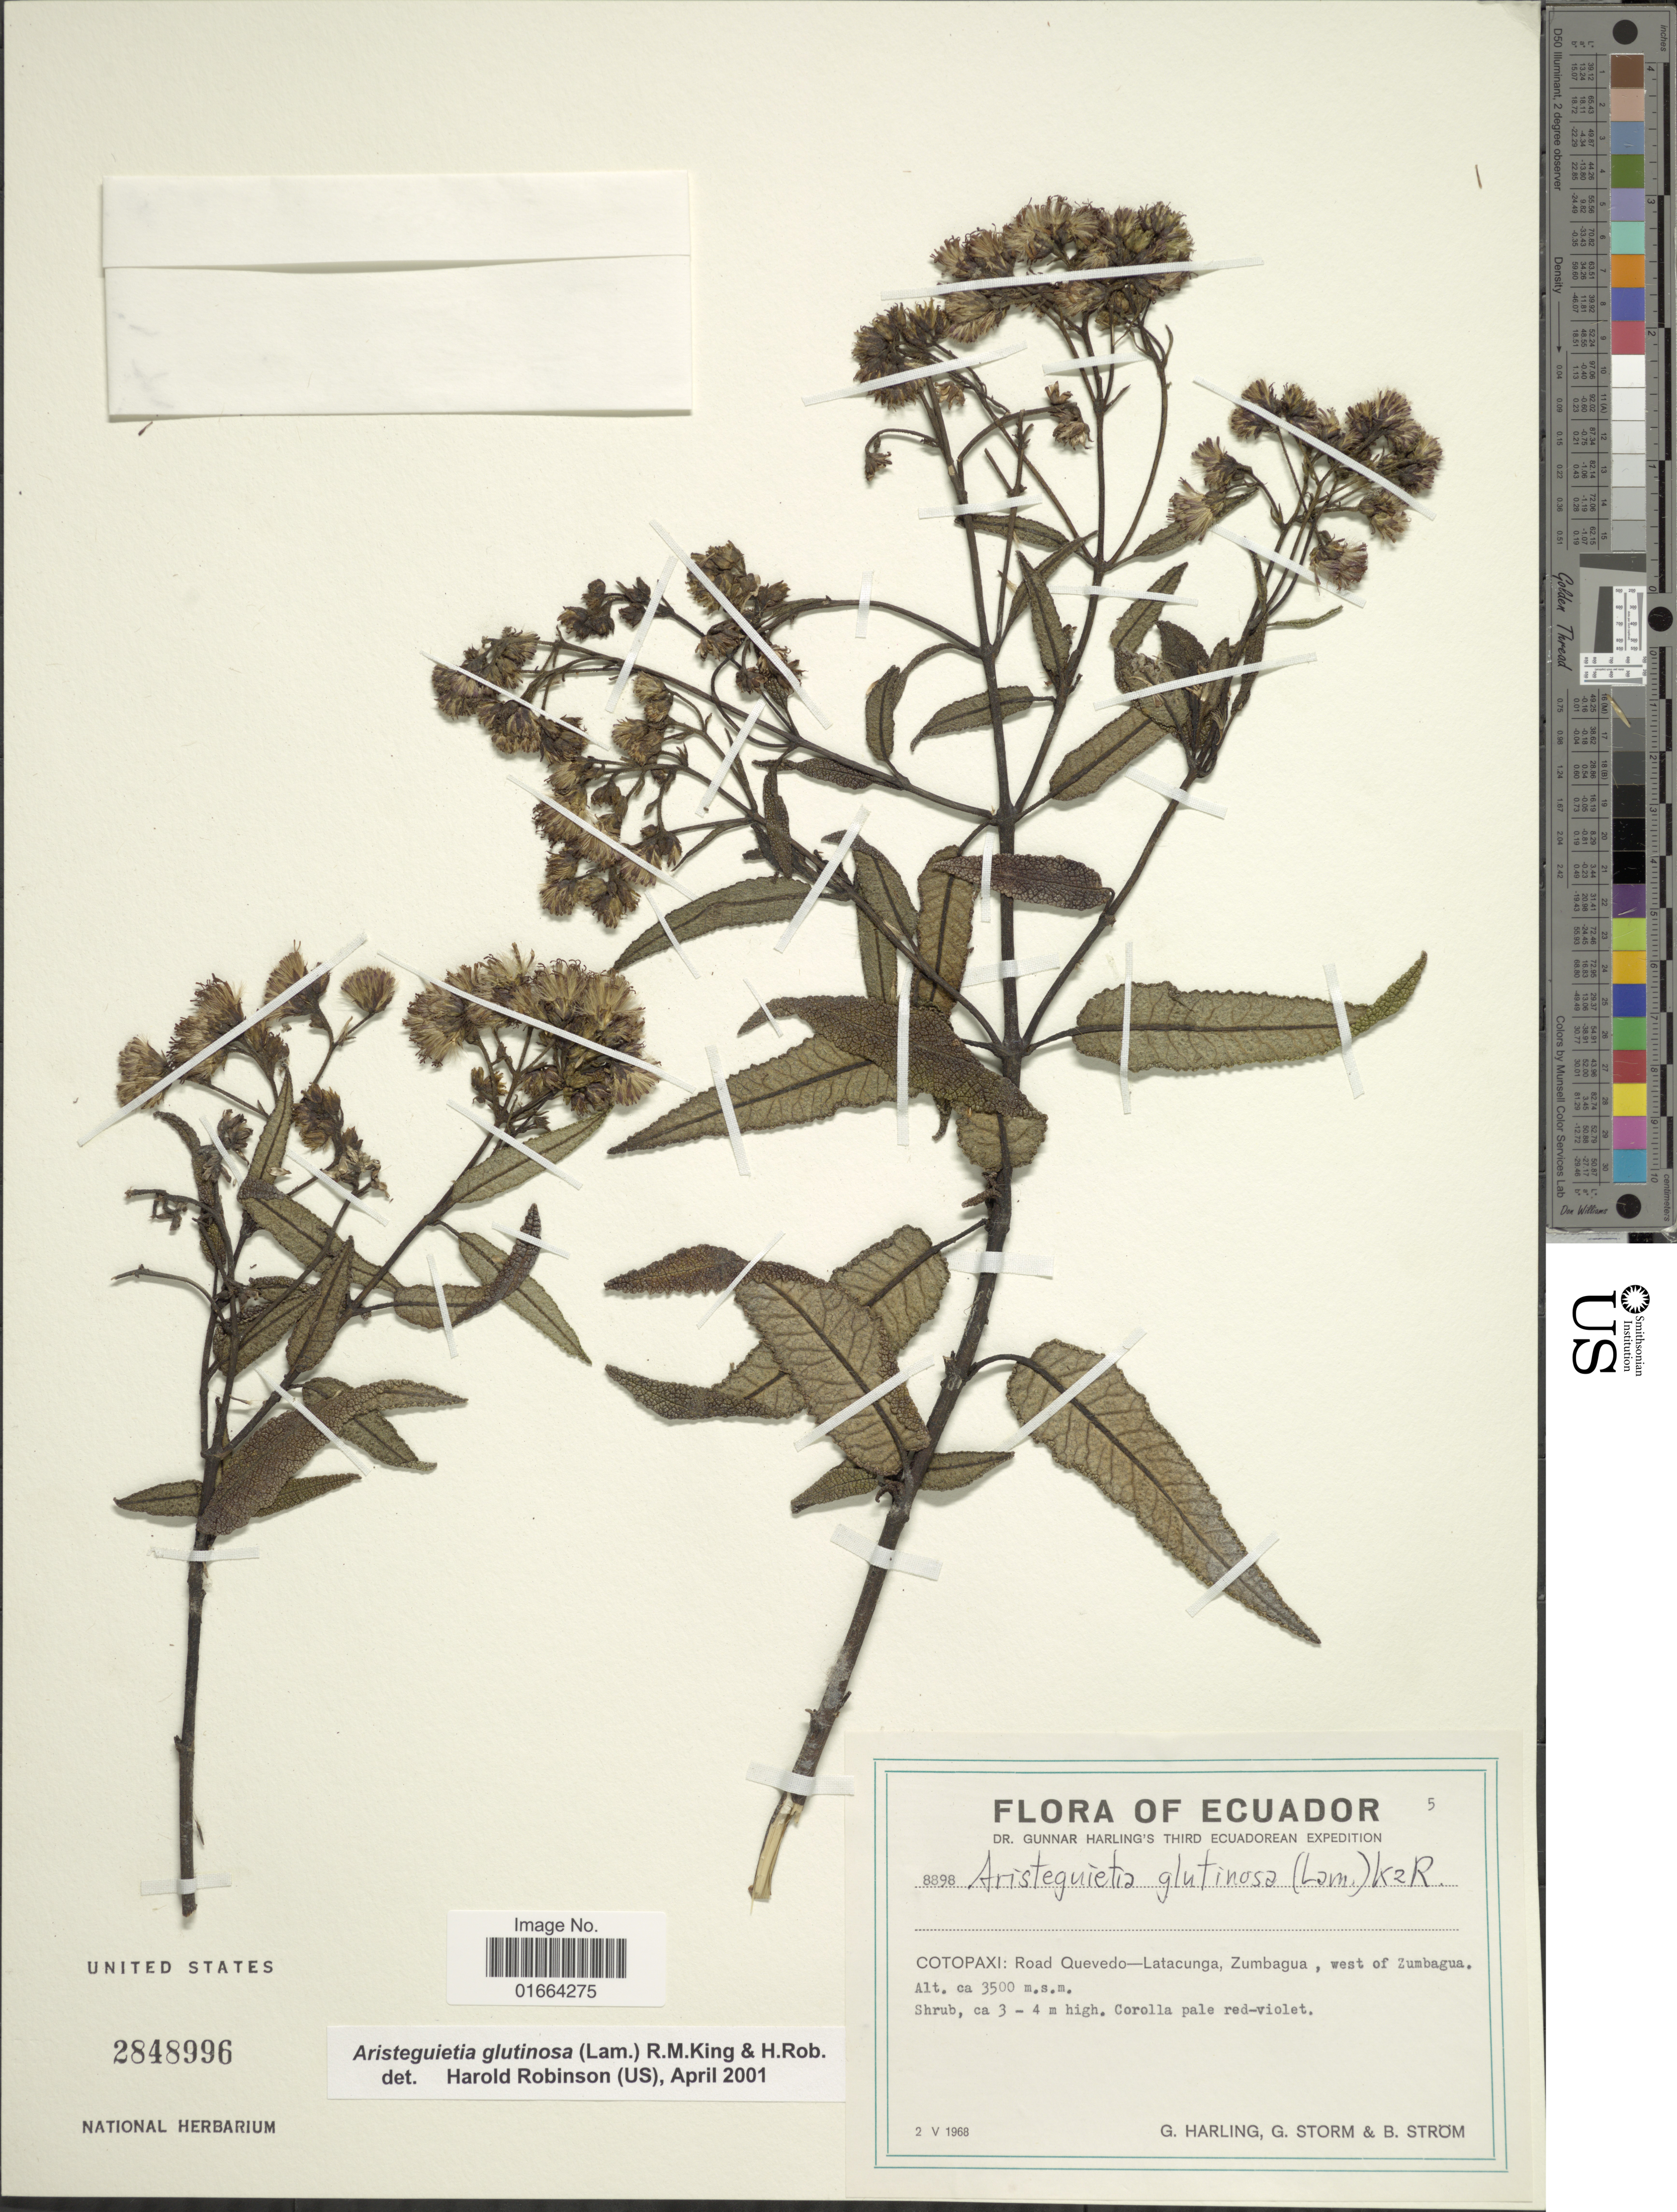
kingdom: Plantae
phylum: Tracheophyta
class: Magnoliopsida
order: Asterales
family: Asteraceae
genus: Aristeguietia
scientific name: Aristeguietia glutinosa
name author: (Lam.) R.M. King & H. Rob.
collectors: G. Harling, G. Storm & B. Ström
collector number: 8898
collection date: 1968-05-02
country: Ecuador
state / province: Cotopaxi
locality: Road Quevedo-Latacunga, Zumbagua, west of Zumbagua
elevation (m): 3500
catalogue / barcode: US 2848996